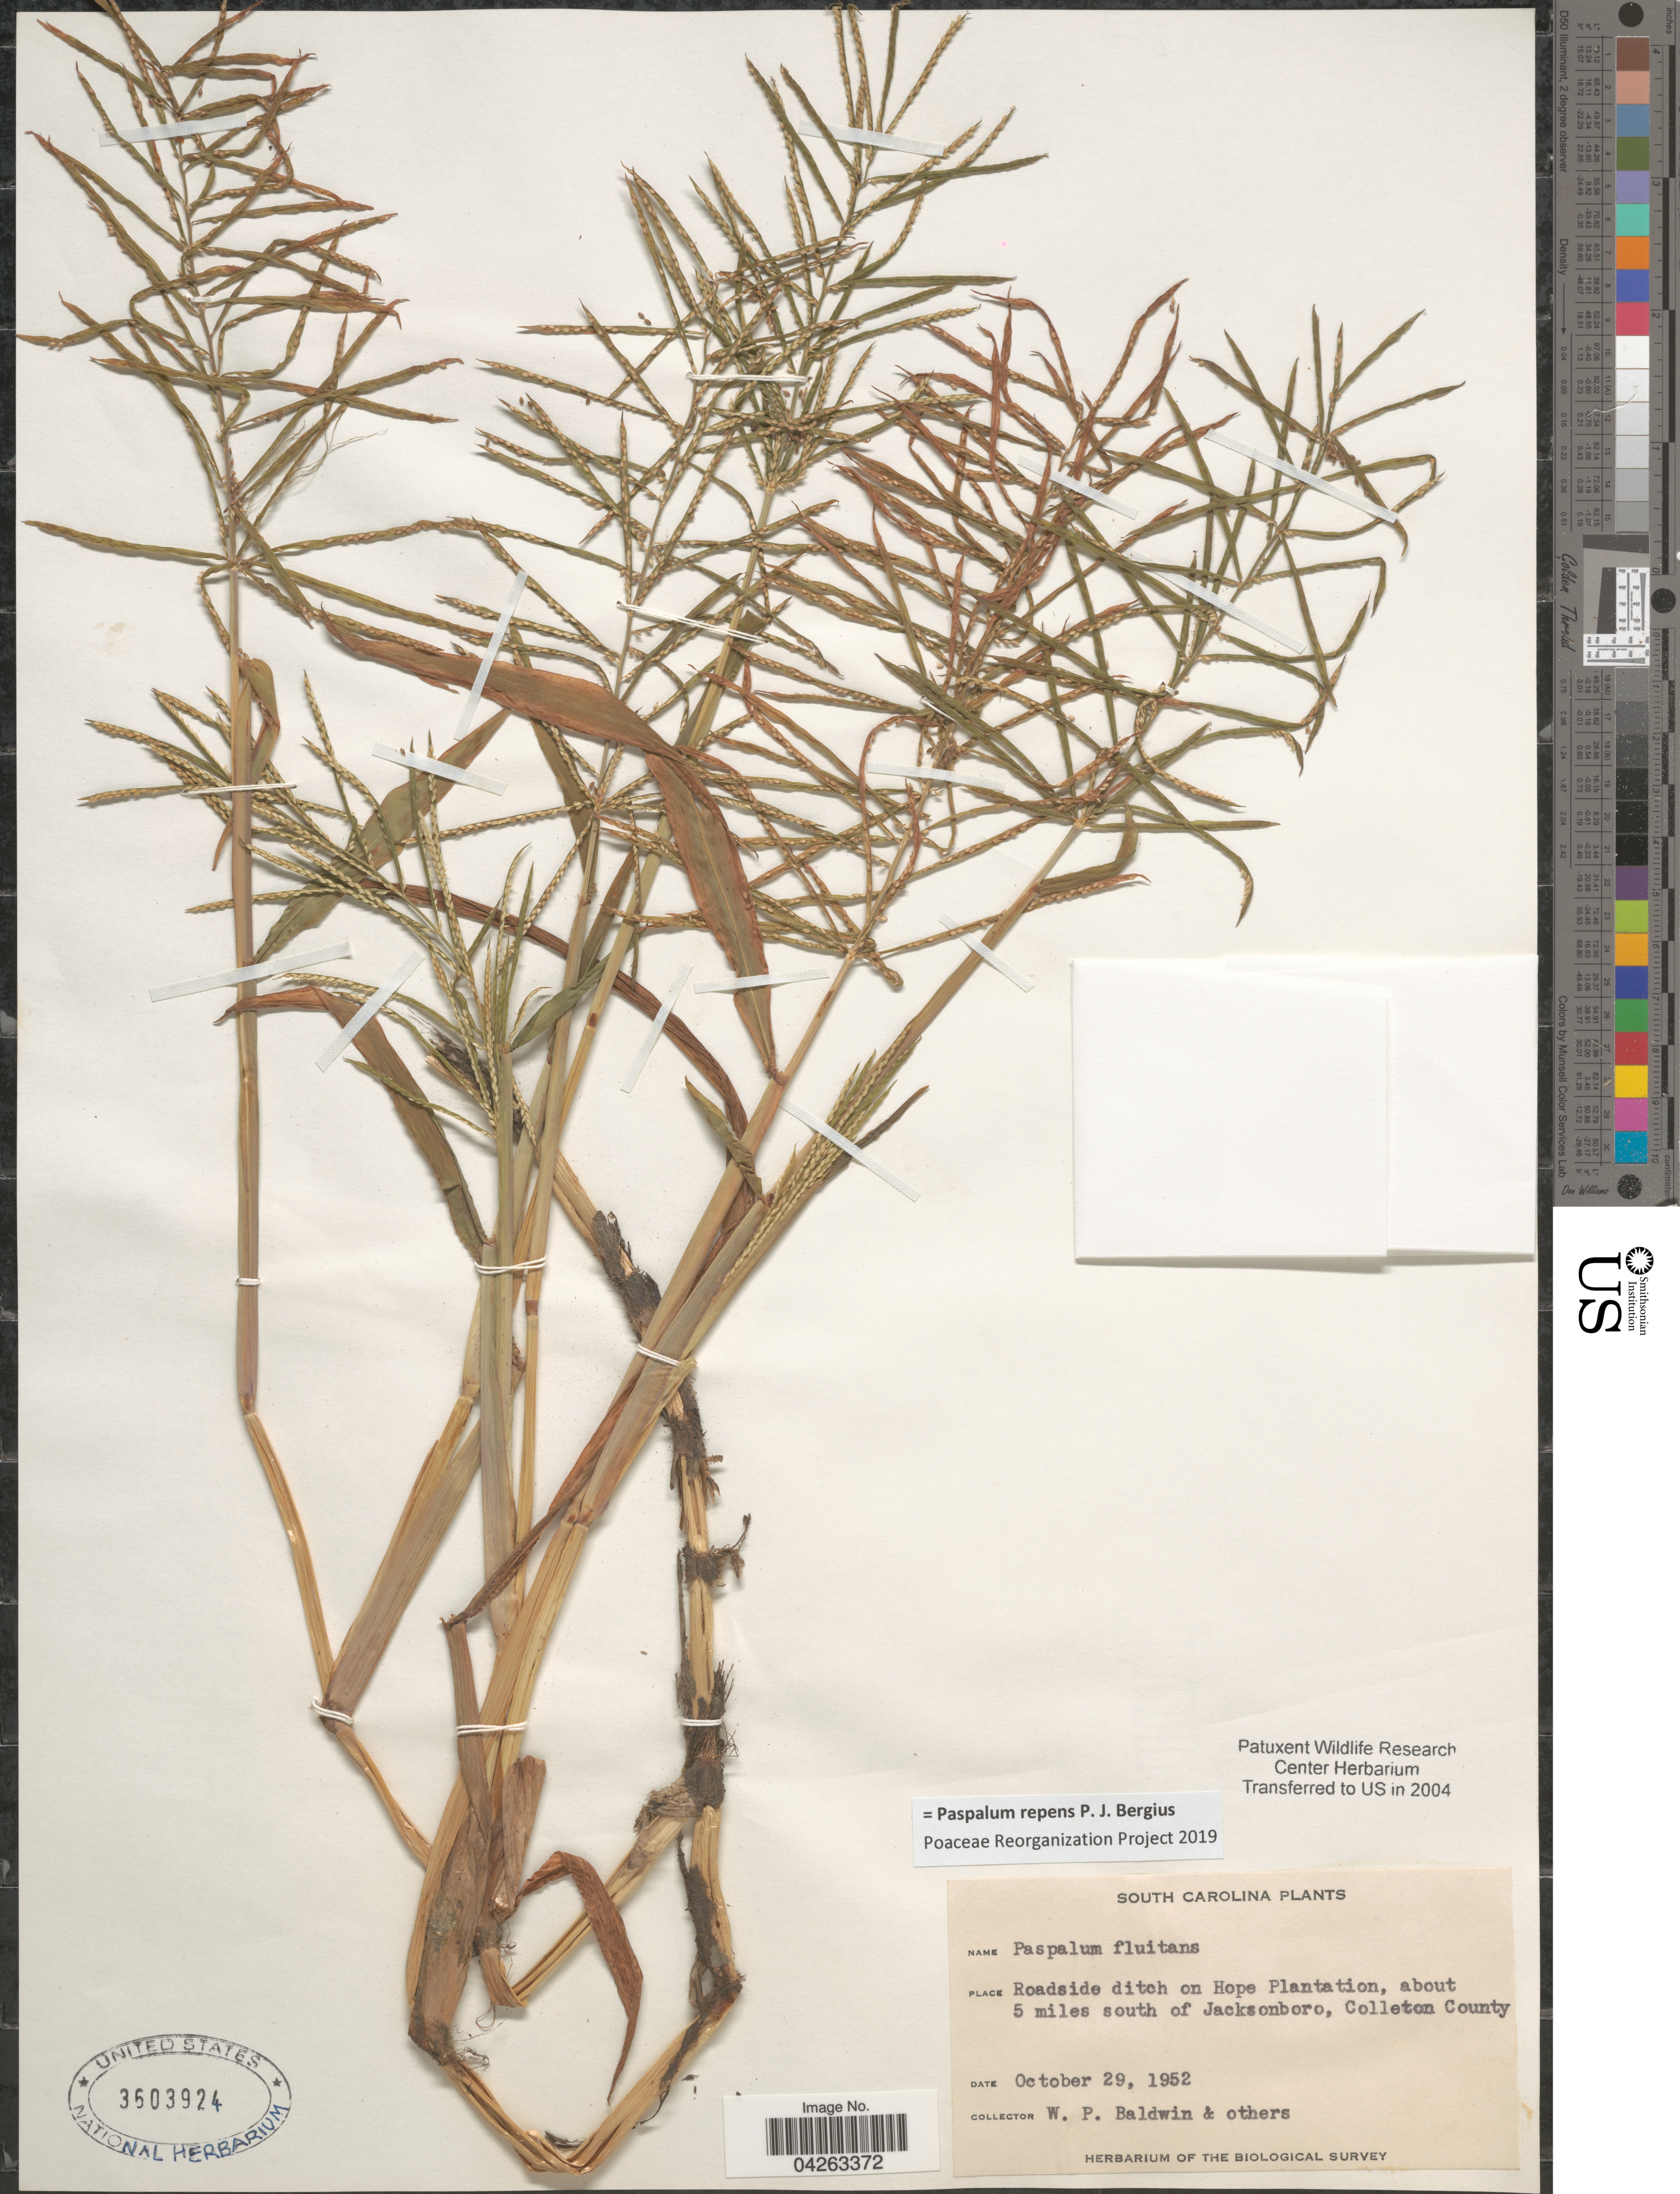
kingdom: Plantae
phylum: Tracheophyta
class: Liliopsida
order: Poales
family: Poaceae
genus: Paspalum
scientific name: Paspalum repens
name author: P.J. Bergius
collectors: W. Baldwin & et al.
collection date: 1952-10-29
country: United States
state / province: South Carolina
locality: Roadside ditch on Hope Plantation, about 5 miles south of Jacksonboro, Colleton County. The Biological Survey.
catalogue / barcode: US 3603924